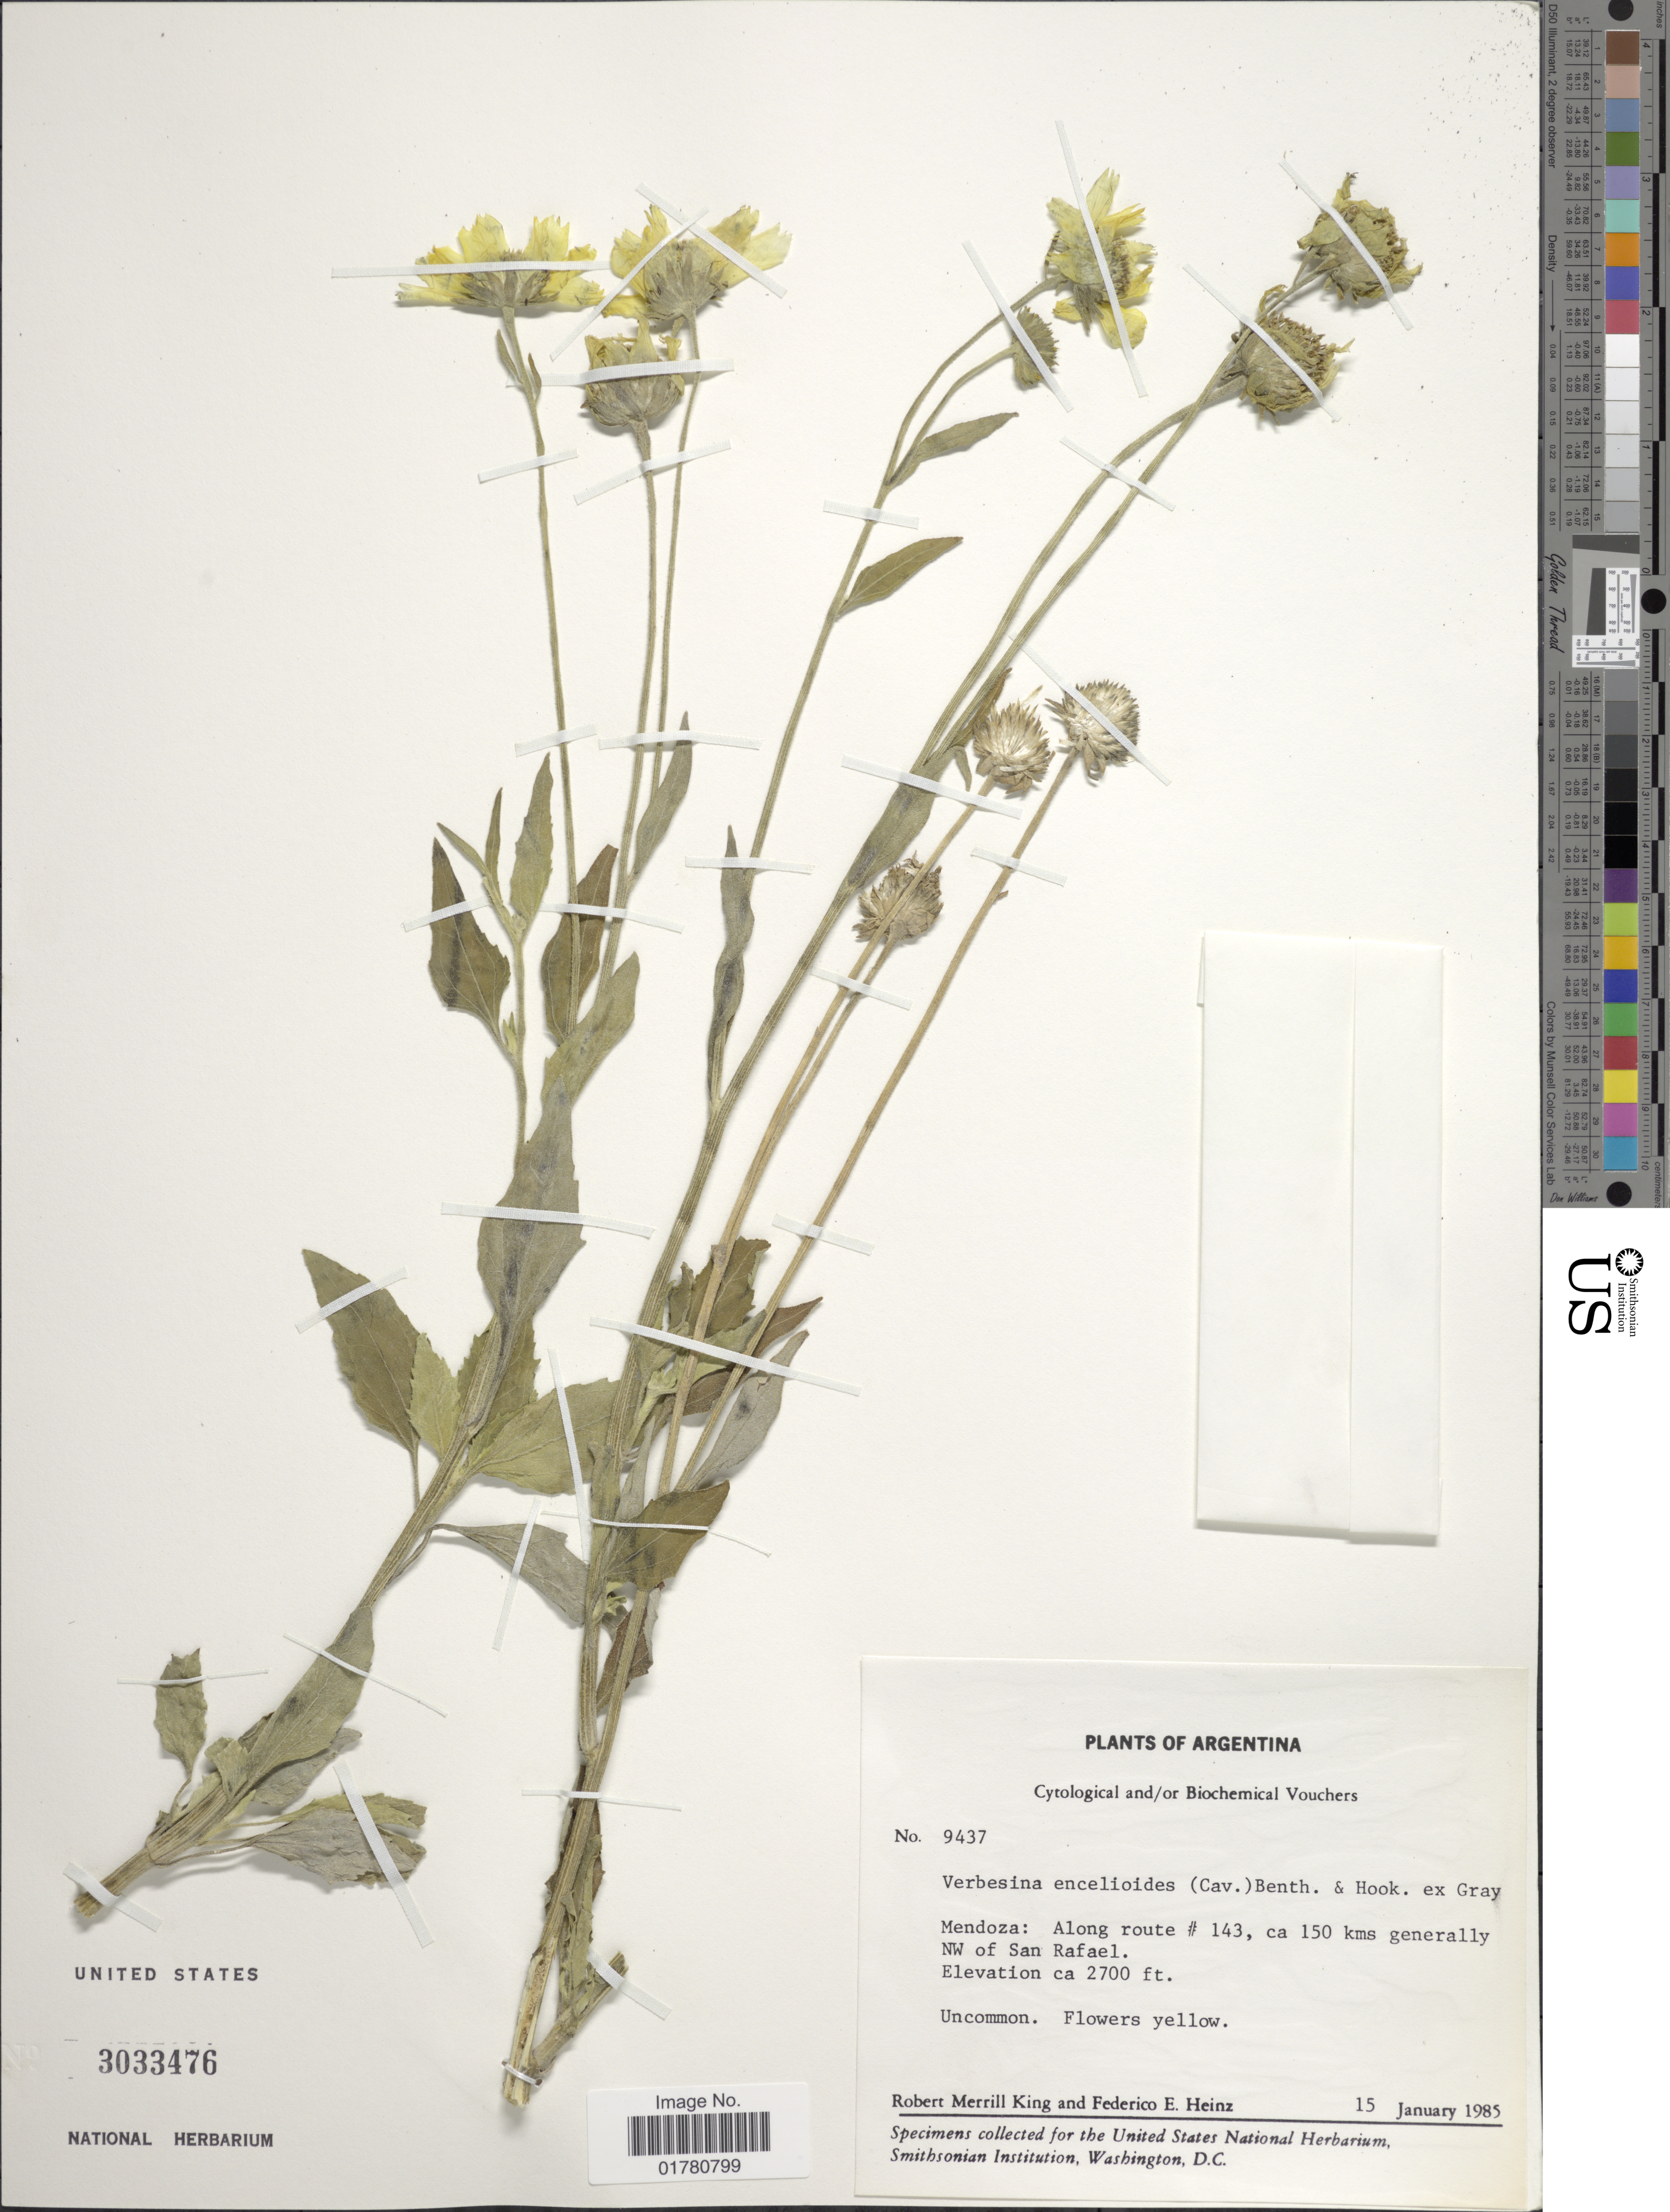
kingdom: Plantae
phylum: Tracheophyta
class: Magnoliopsida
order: Asterales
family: Asteraceae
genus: Verbesina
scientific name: Verbesina encelioides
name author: (Cav.) Benth. & Hook. ex A. Gray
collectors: R. M. King & F. Heinz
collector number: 9437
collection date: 1985-01-15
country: Argentina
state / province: Mendoza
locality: Along route # 143, ca 150 kms generally NW of San Rafael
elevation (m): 823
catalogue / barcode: US 3033476